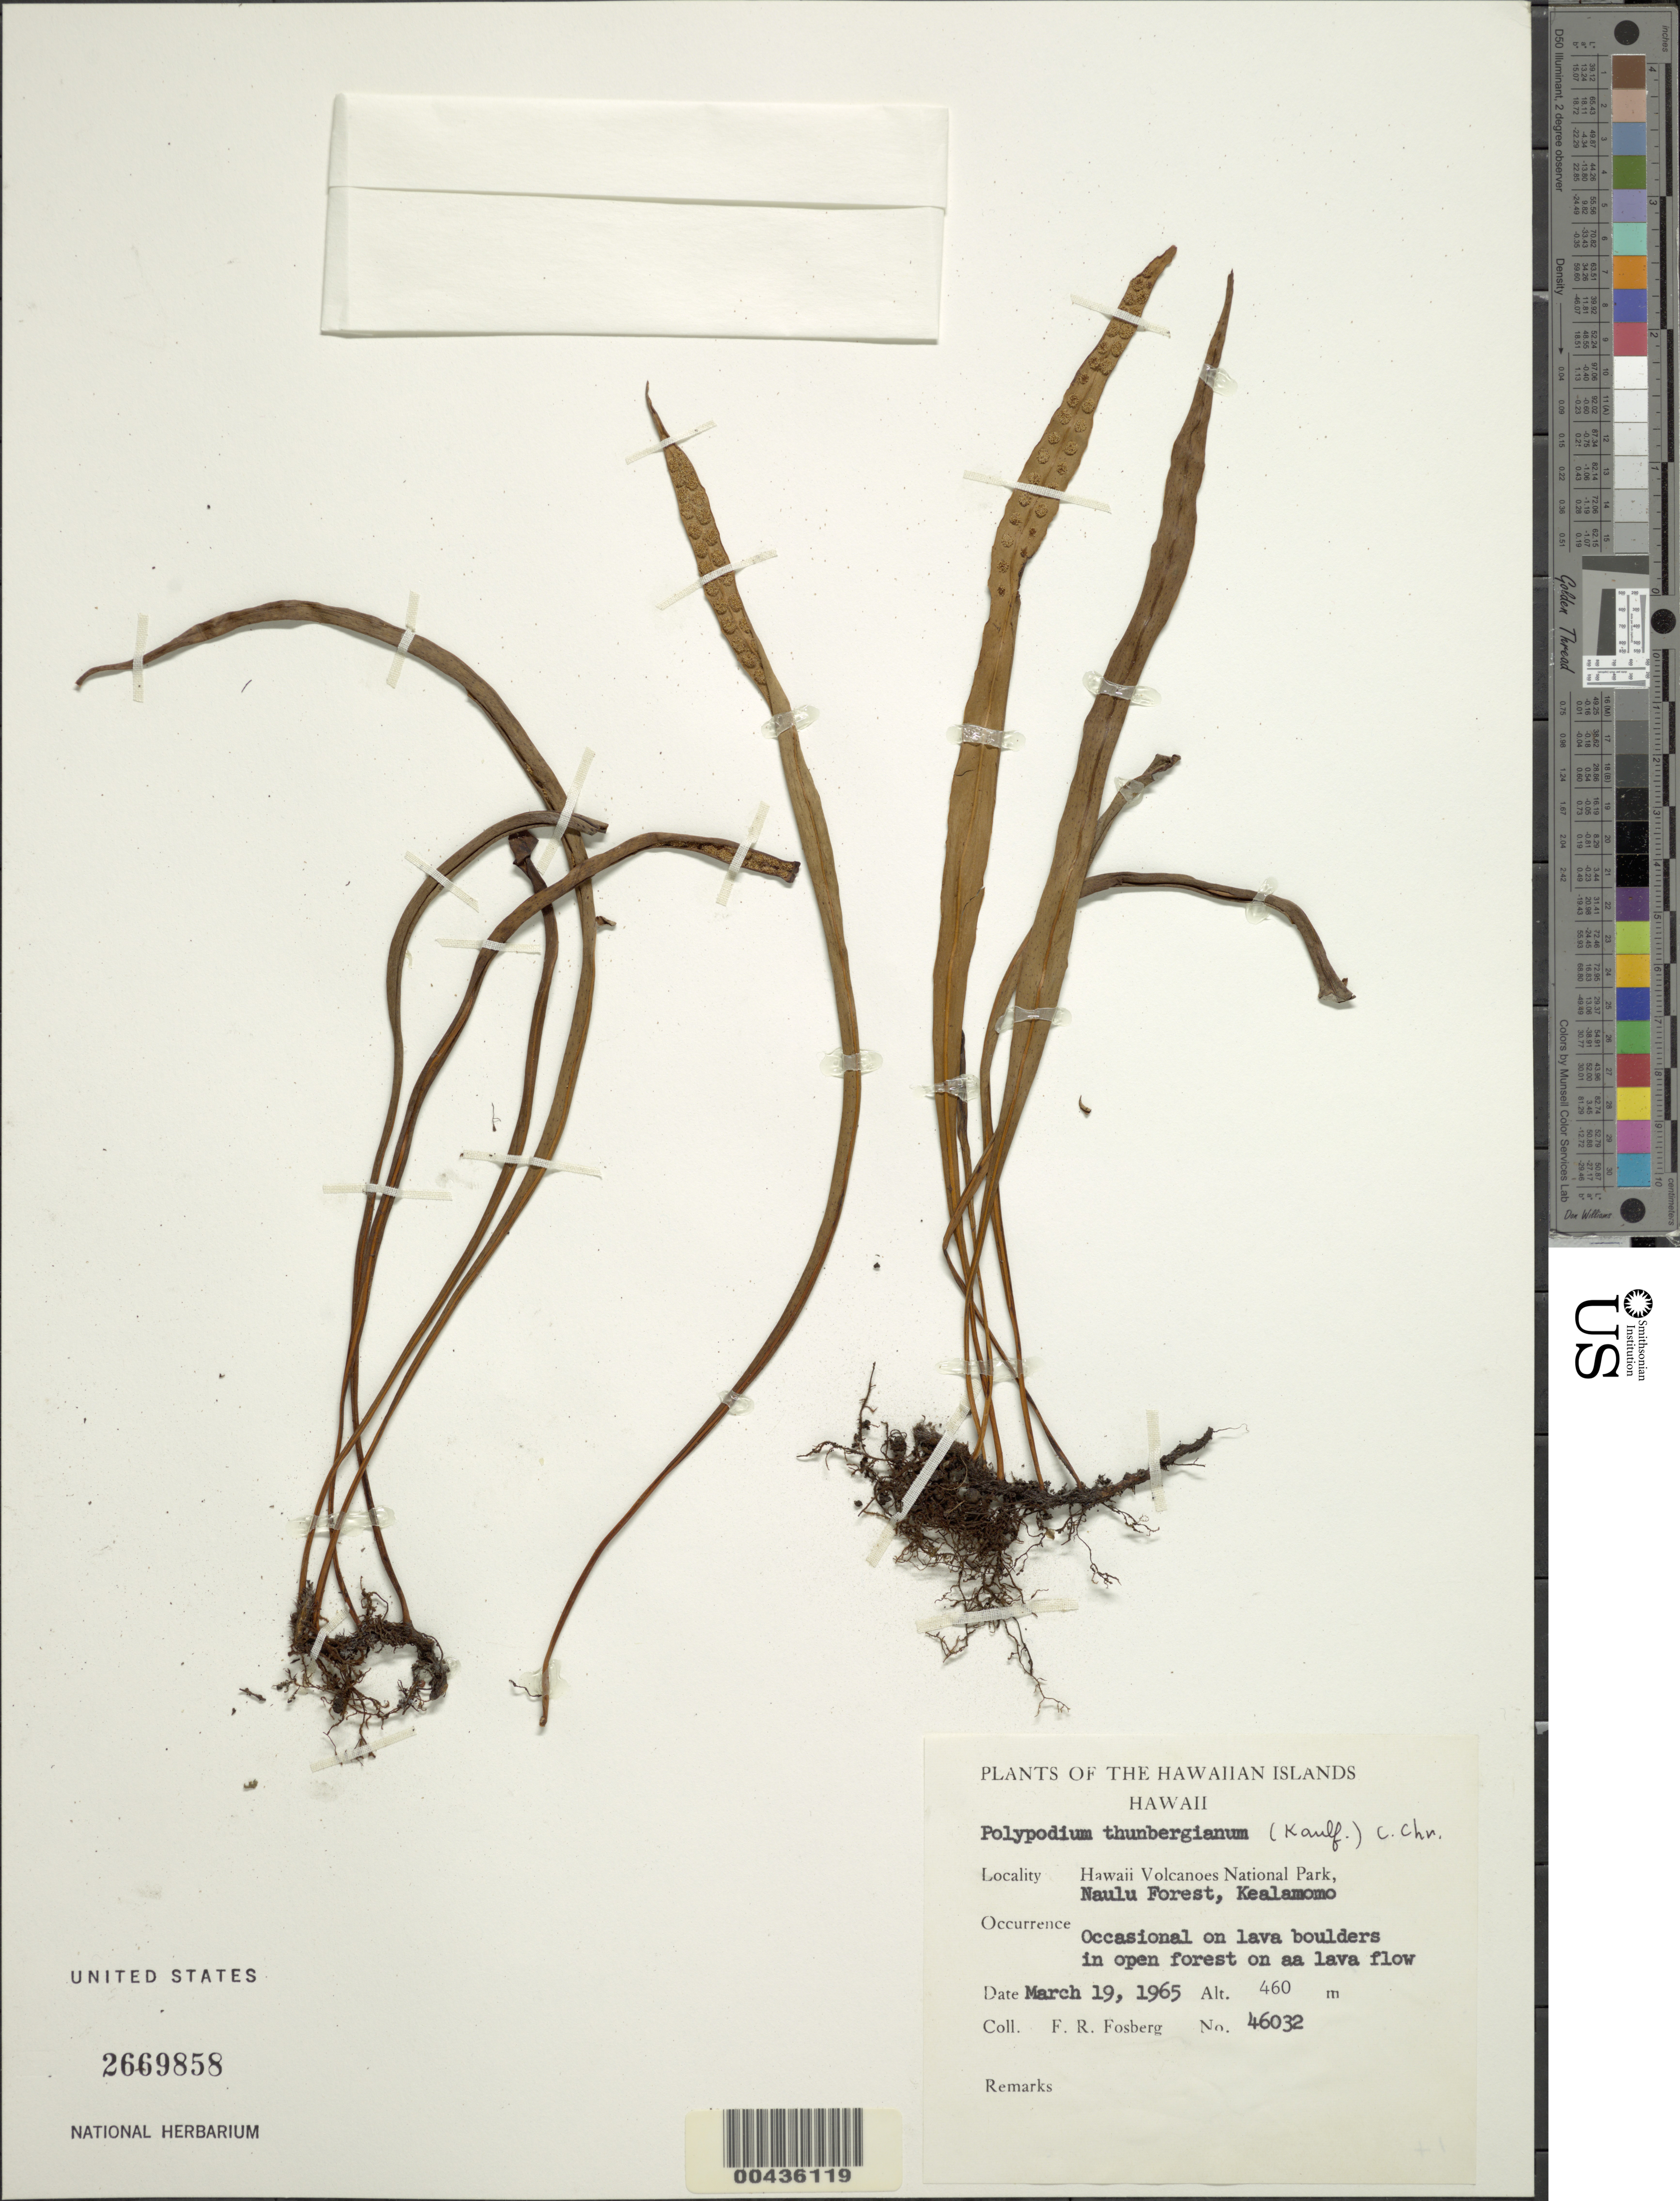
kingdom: Plantae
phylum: Tracheophyta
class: Polypodiopsida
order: Polypodiales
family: Polypodiaceae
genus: Lepisorus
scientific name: Lepisorus thunbergianus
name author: (Kaulf.) Ching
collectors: F. R. Fosberg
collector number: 46032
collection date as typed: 19 Mar 1965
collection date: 1965-03-19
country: United States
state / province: Hawaii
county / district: Hawaii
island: Hawaii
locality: Hawaii Volcanoes National Park, Naulu Forest, Kealamomo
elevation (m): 460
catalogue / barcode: US 2669858